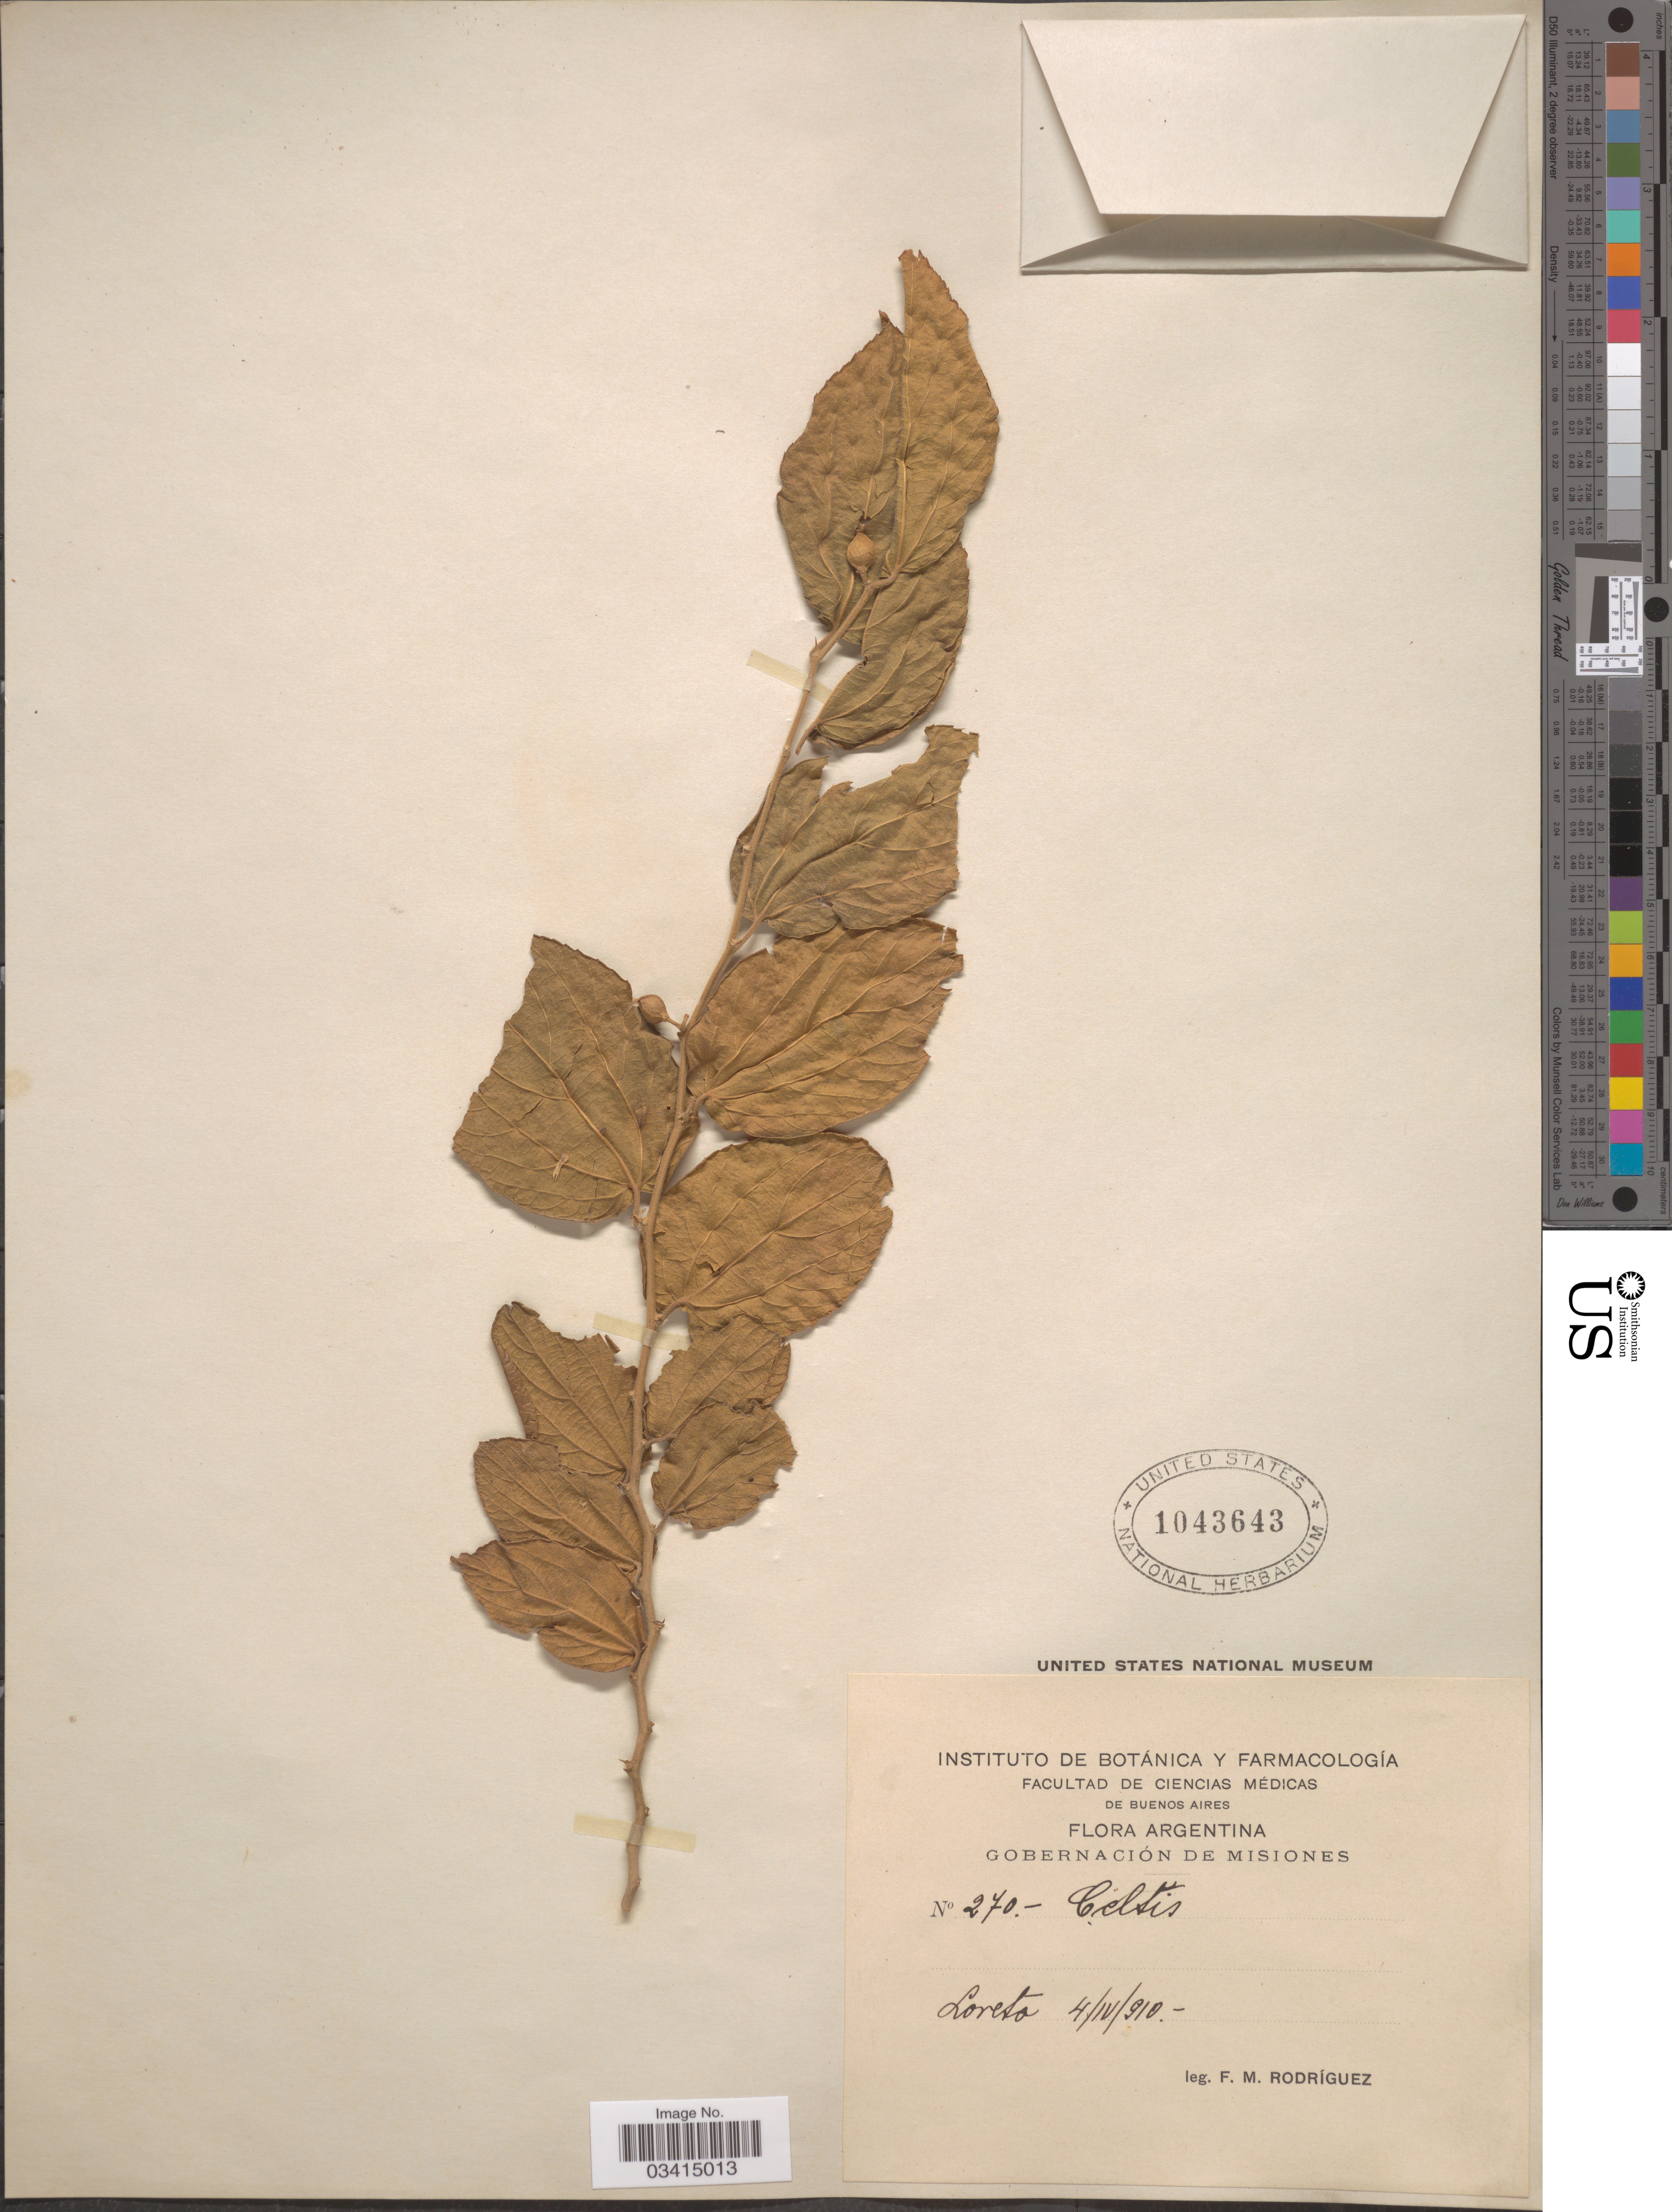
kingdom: Plantae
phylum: Tracheophyta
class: Magnoliopsida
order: Rosales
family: Cannabaceae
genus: Celtis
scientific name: Celtis sp.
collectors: F. M. Rodriguez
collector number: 270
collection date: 1910-04-04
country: Argentina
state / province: Misiones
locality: Gobernación de Misiones. Loreto.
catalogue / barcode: US 1043643